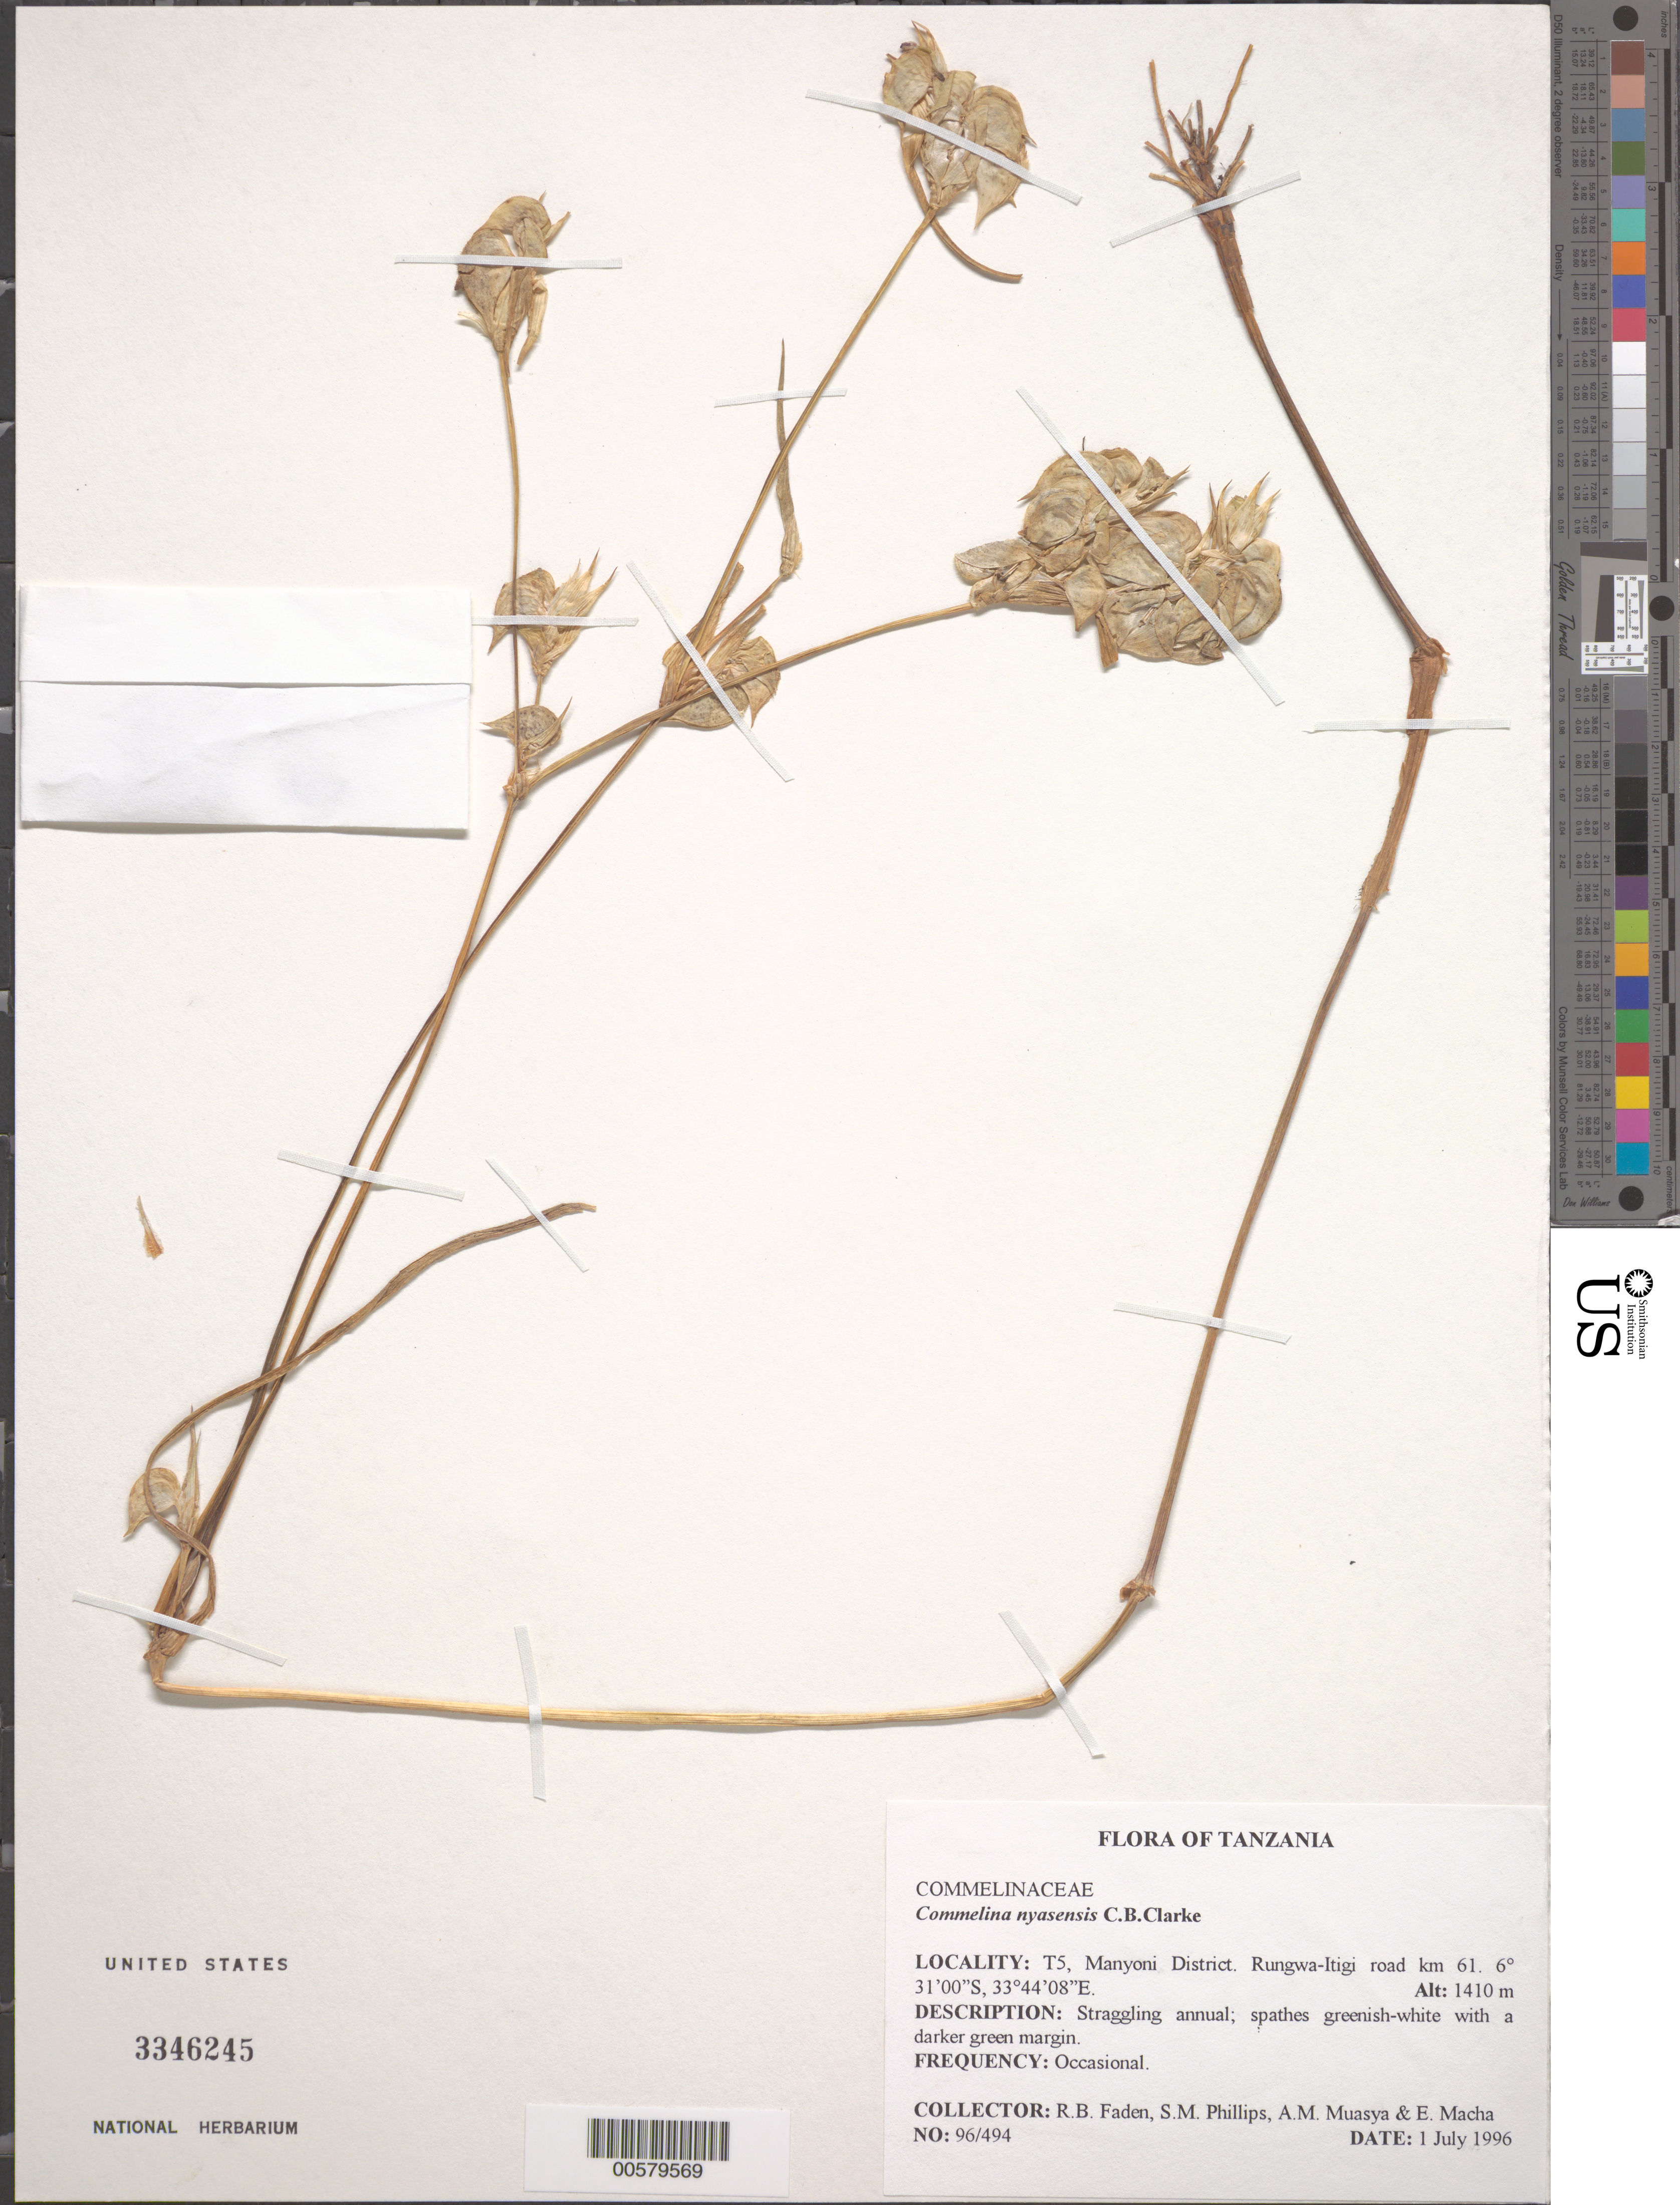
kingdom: Plantae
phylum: Tracheophyta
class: Liliopsida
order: Commelinales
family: Commelinaceae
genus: Commelina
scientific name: Commelina nyasensis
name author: C.B. Clarke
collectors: R. B. Faden, S. M. Phillips, A. Muasya & E. Macha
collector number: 96/494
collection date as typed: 01 Jul 1996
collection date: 1996-07-01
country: Tanzania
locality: Manyoni dist., rungwa-itigi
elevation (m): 1410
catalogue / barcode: US 3346245